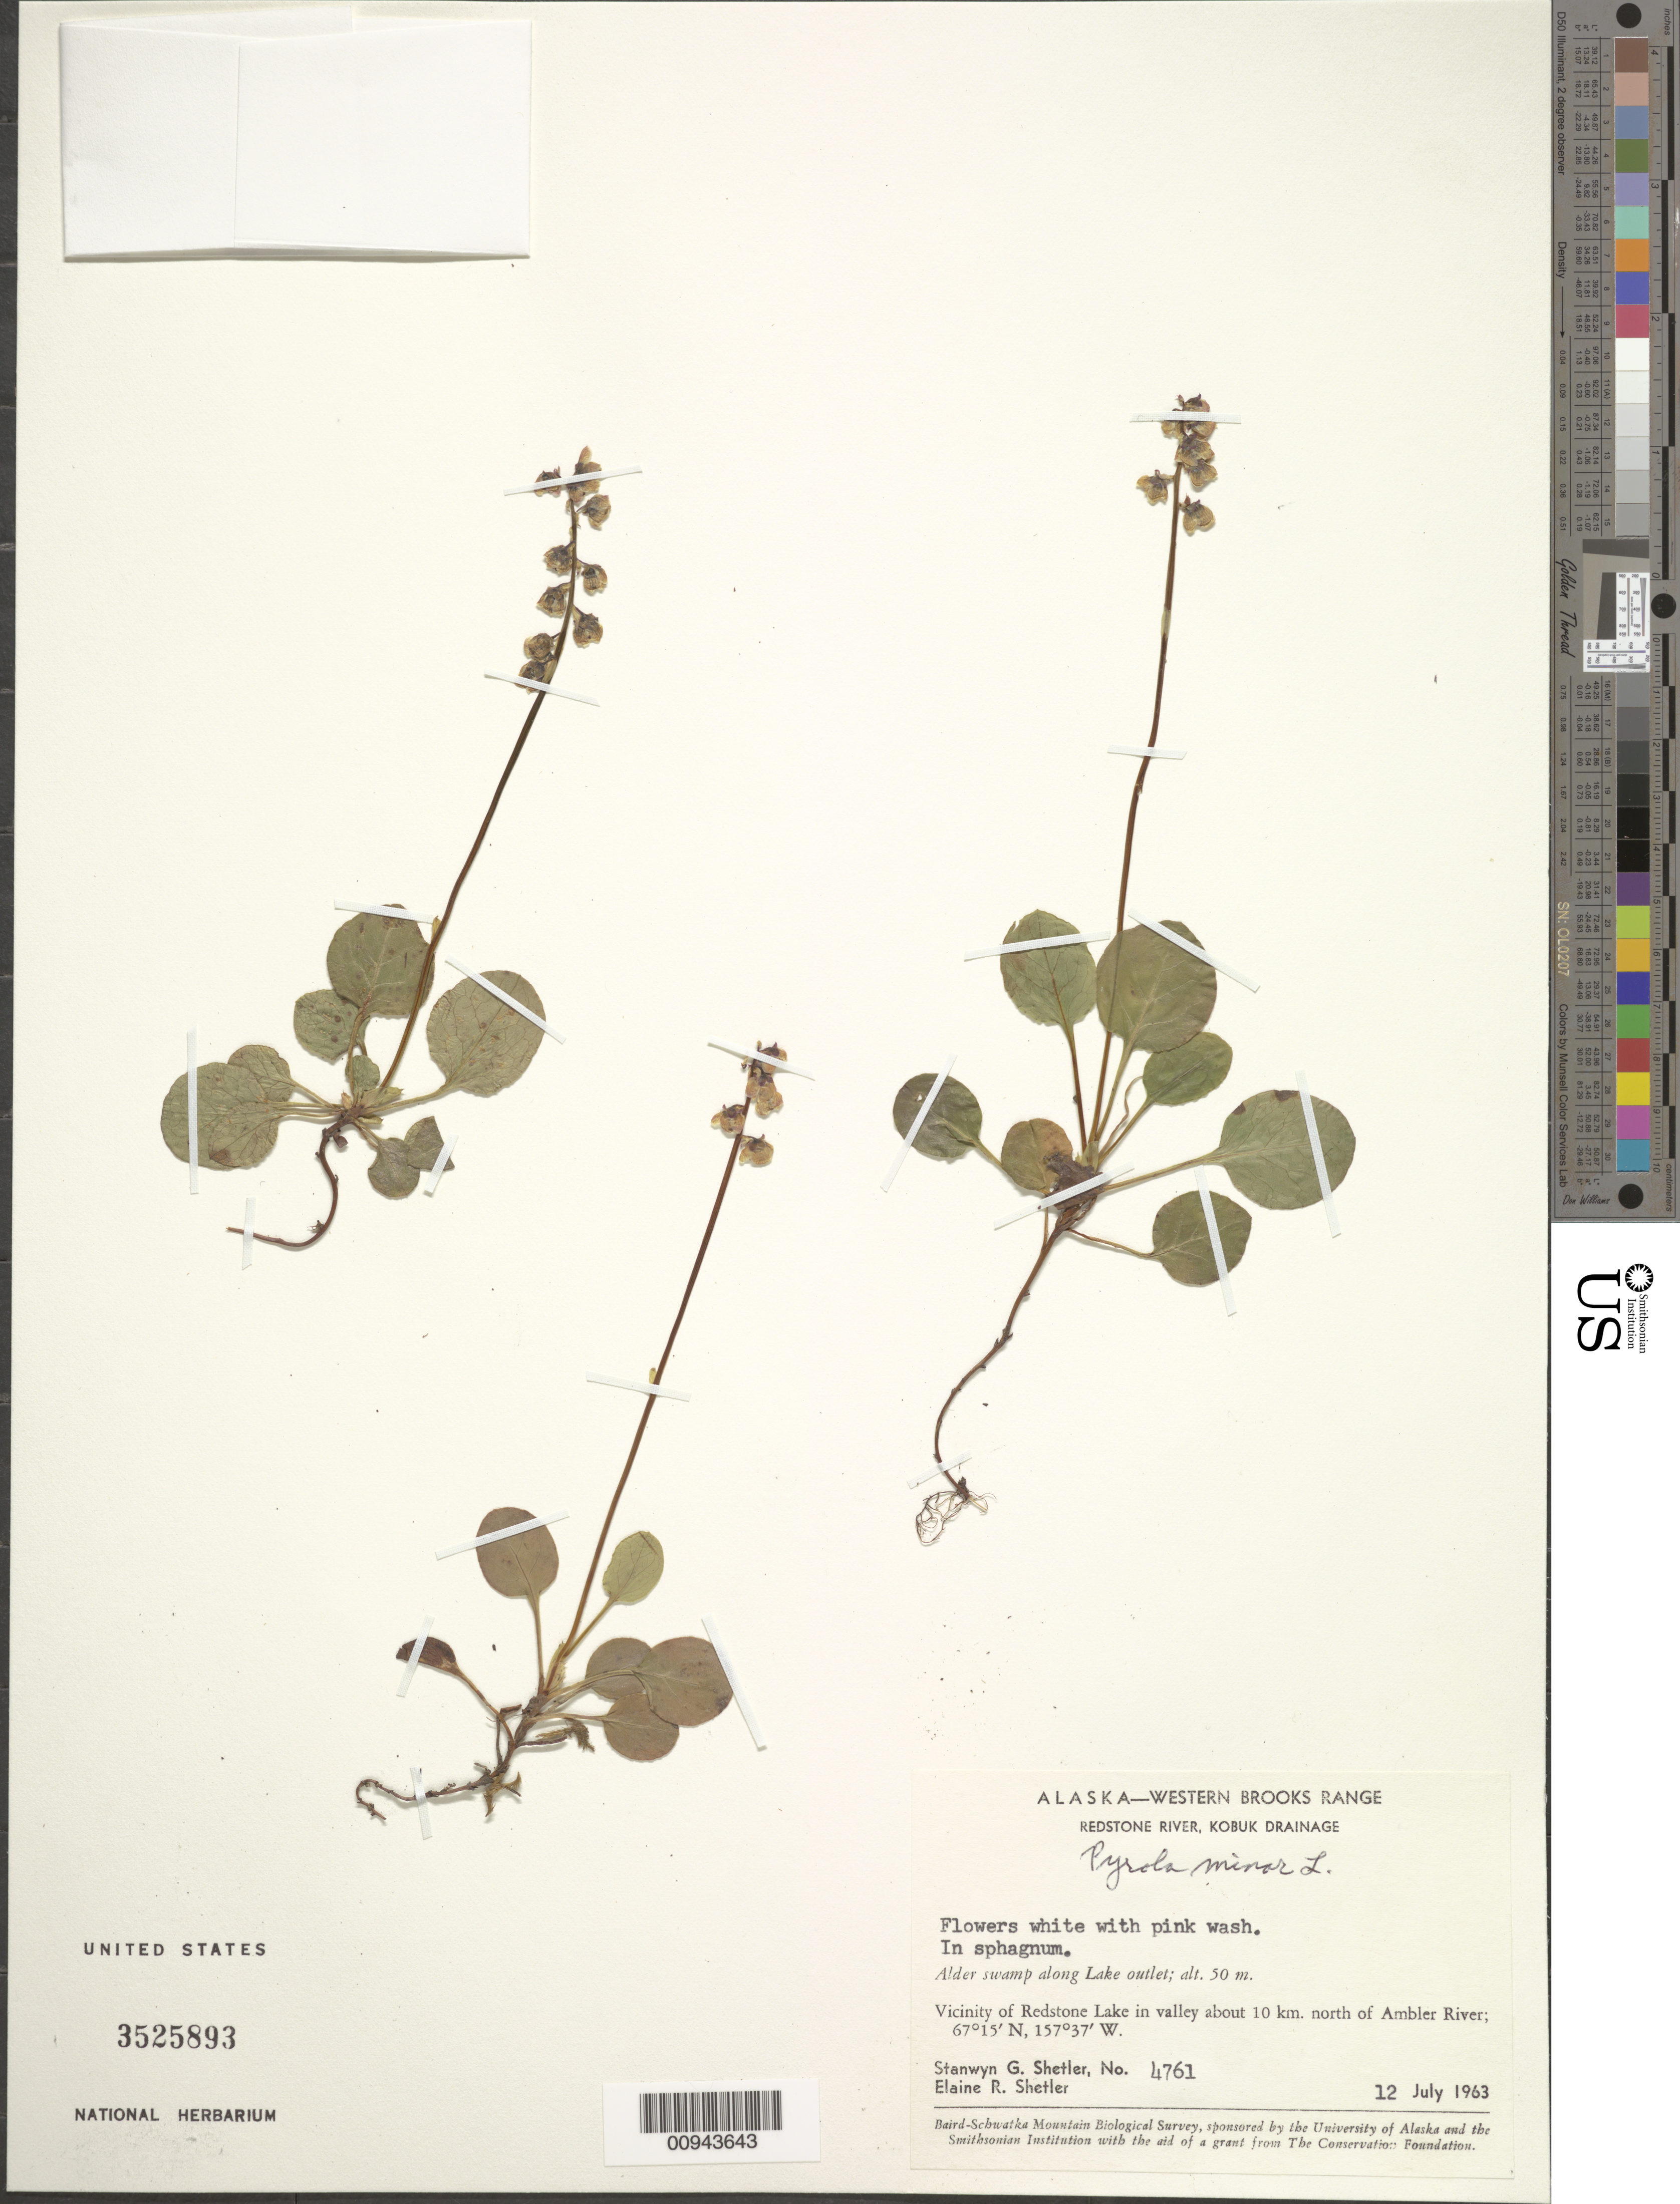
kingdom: Plantae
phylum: Tracheophyta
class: Magnoliopsida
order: Ericales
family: Ericaceae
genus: Pyrola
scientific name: Pyrola minor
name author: L.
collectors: S. Shetler & E. R. Shetler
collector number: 4761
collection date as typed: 12 Jul 1963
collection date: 1963-07-12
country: United States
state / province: Alaska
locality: Vicinity of Redstone Lake in valley about 10 km. north of Ambler River. Western Brooks Range, Redstone River, Kobuk Drainage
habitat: Alder swamp along Lake outlet. In sphagnum.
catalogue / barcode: US 3525893